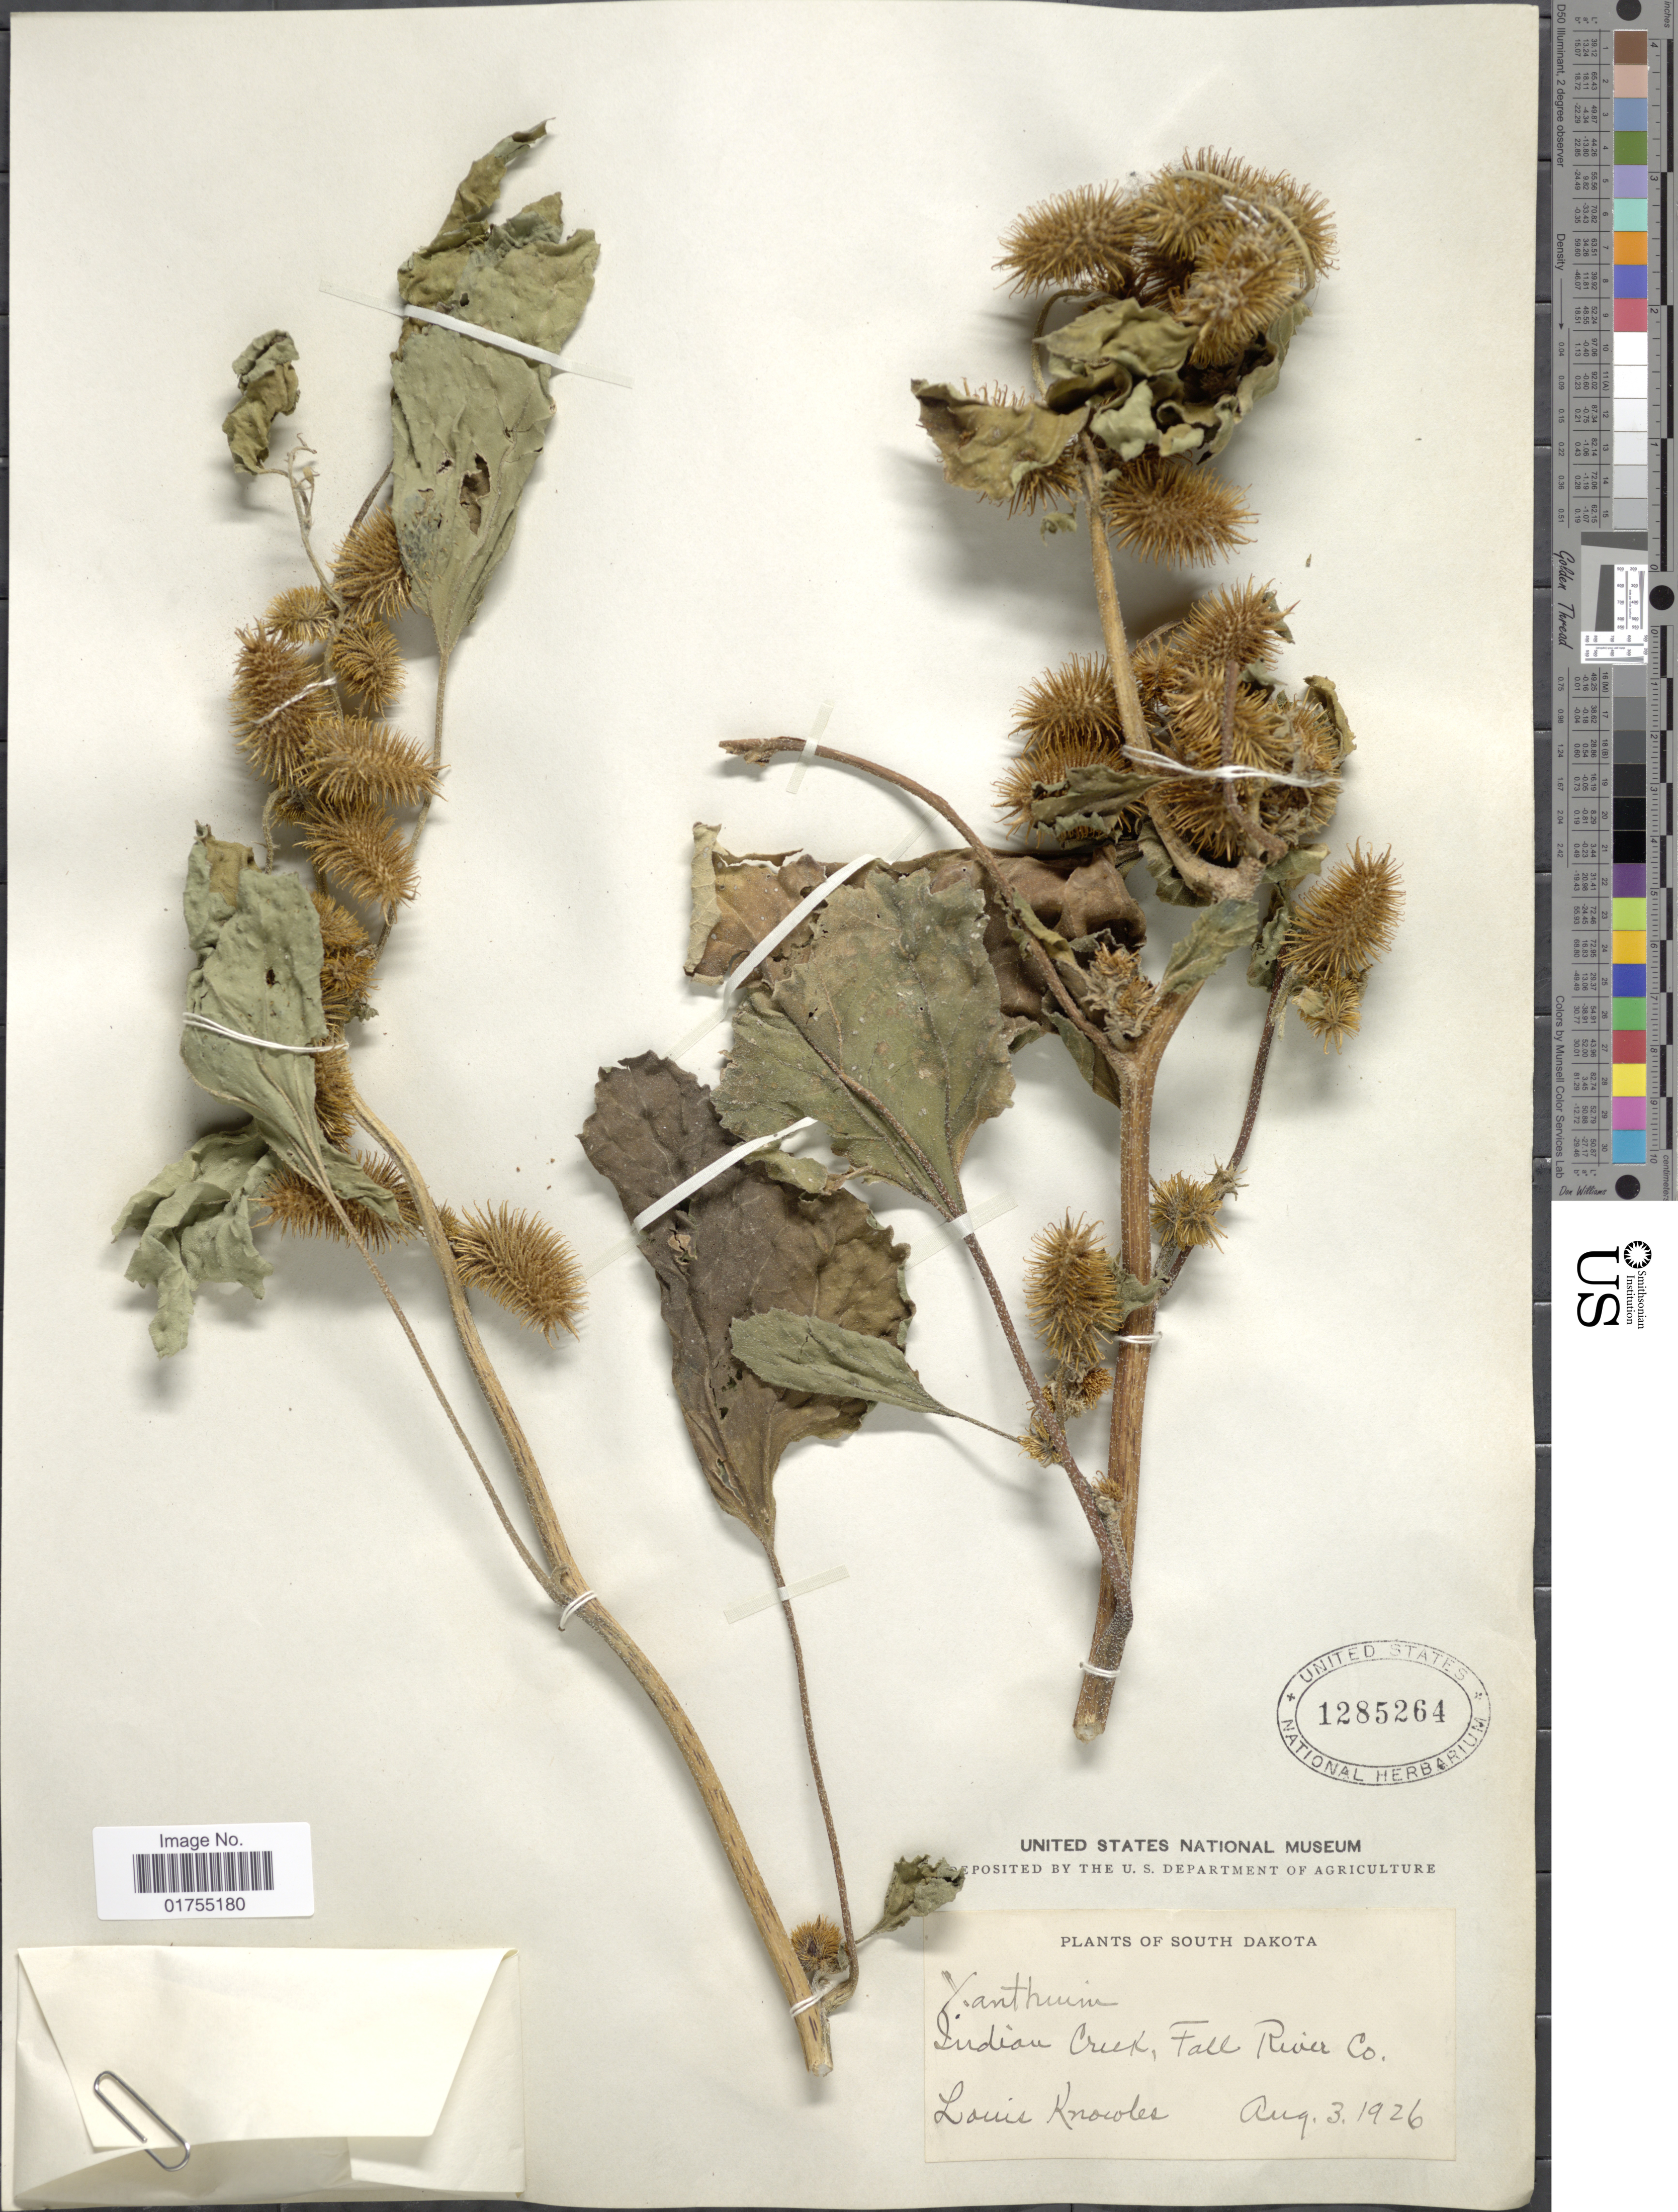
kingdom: Plantae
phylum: Tracheophyta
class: Magnoliopsida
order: Asterales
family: Asteraceae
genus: Xanthium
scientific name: Xanthium strumarium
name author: L.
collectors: L. Knowles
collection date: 1926-08-03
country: United States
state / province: South Dakota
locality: Indian Creek, Fall River Co.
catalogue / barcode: US 1285264